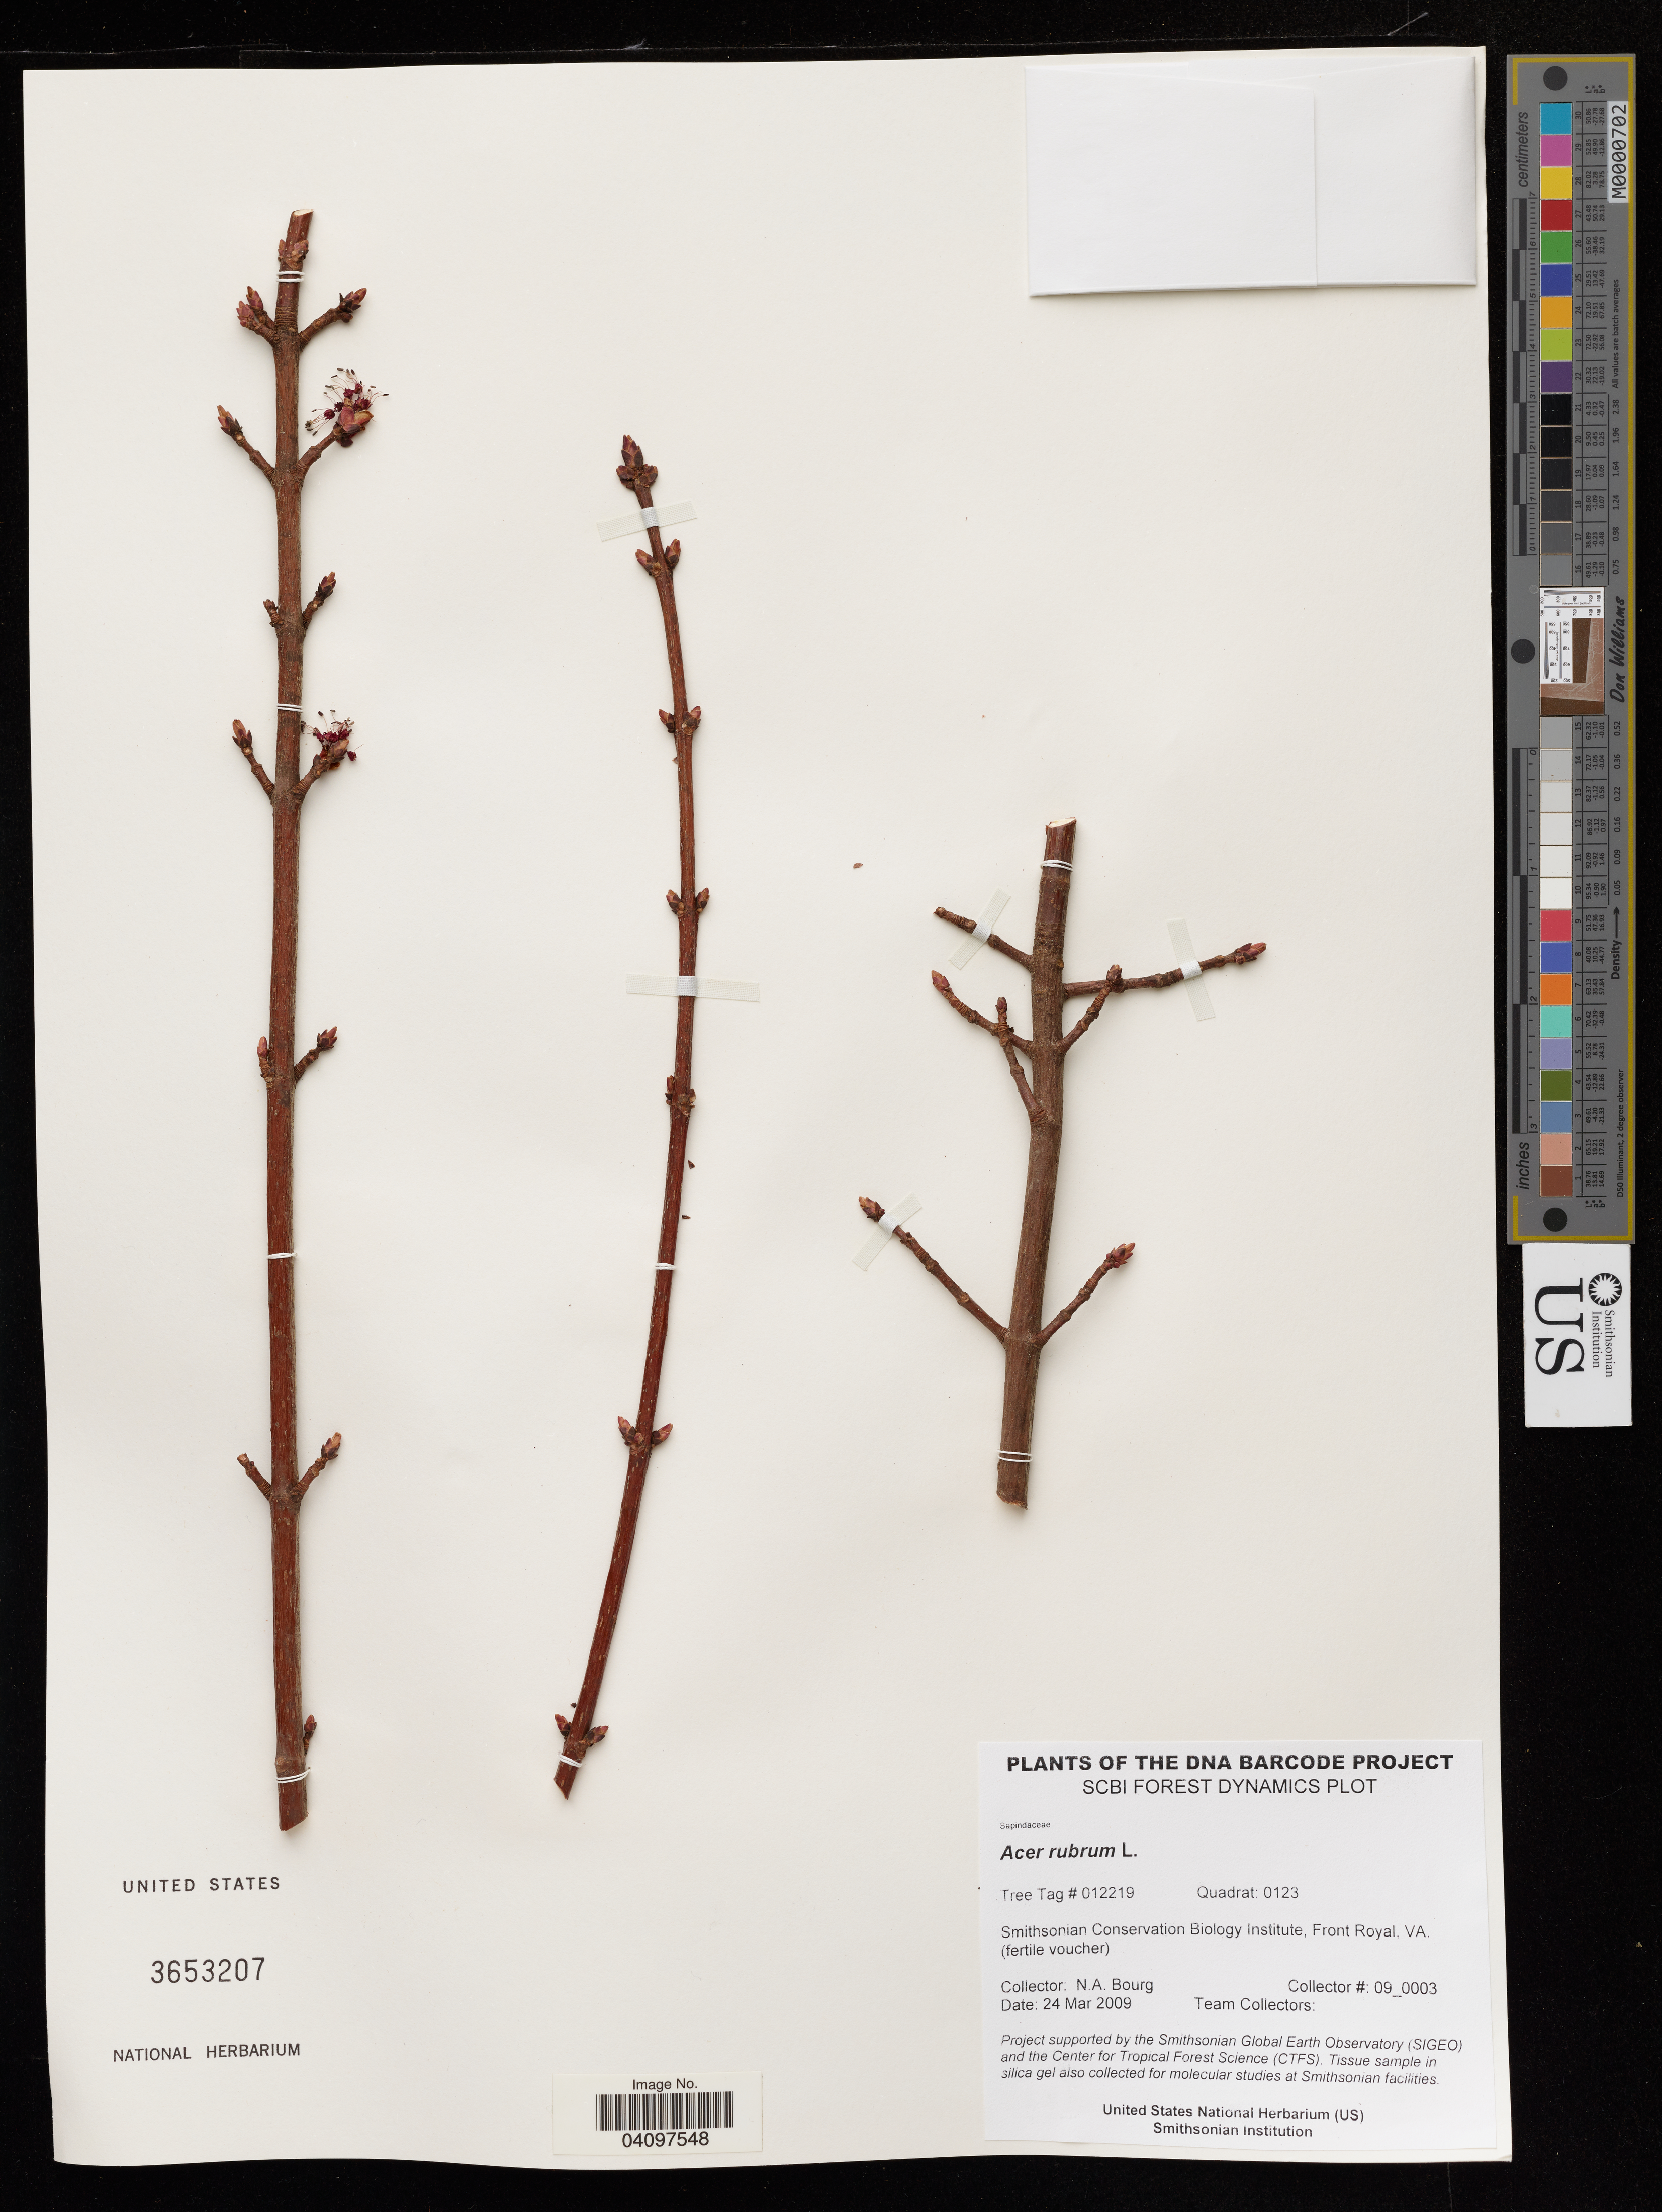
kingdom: Plantae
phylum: Tracheophyta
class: Magnoliopsida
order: Sapindales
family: Sapindaceae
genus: Acer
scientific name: Acer rubrum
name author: L.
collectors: N. A. Bourg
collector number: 09_0003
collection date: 2009-03-24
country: United States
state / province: Virginia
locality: Smithsonian Conservation Biology Institute, Front Royal.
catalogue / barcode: US 3653207